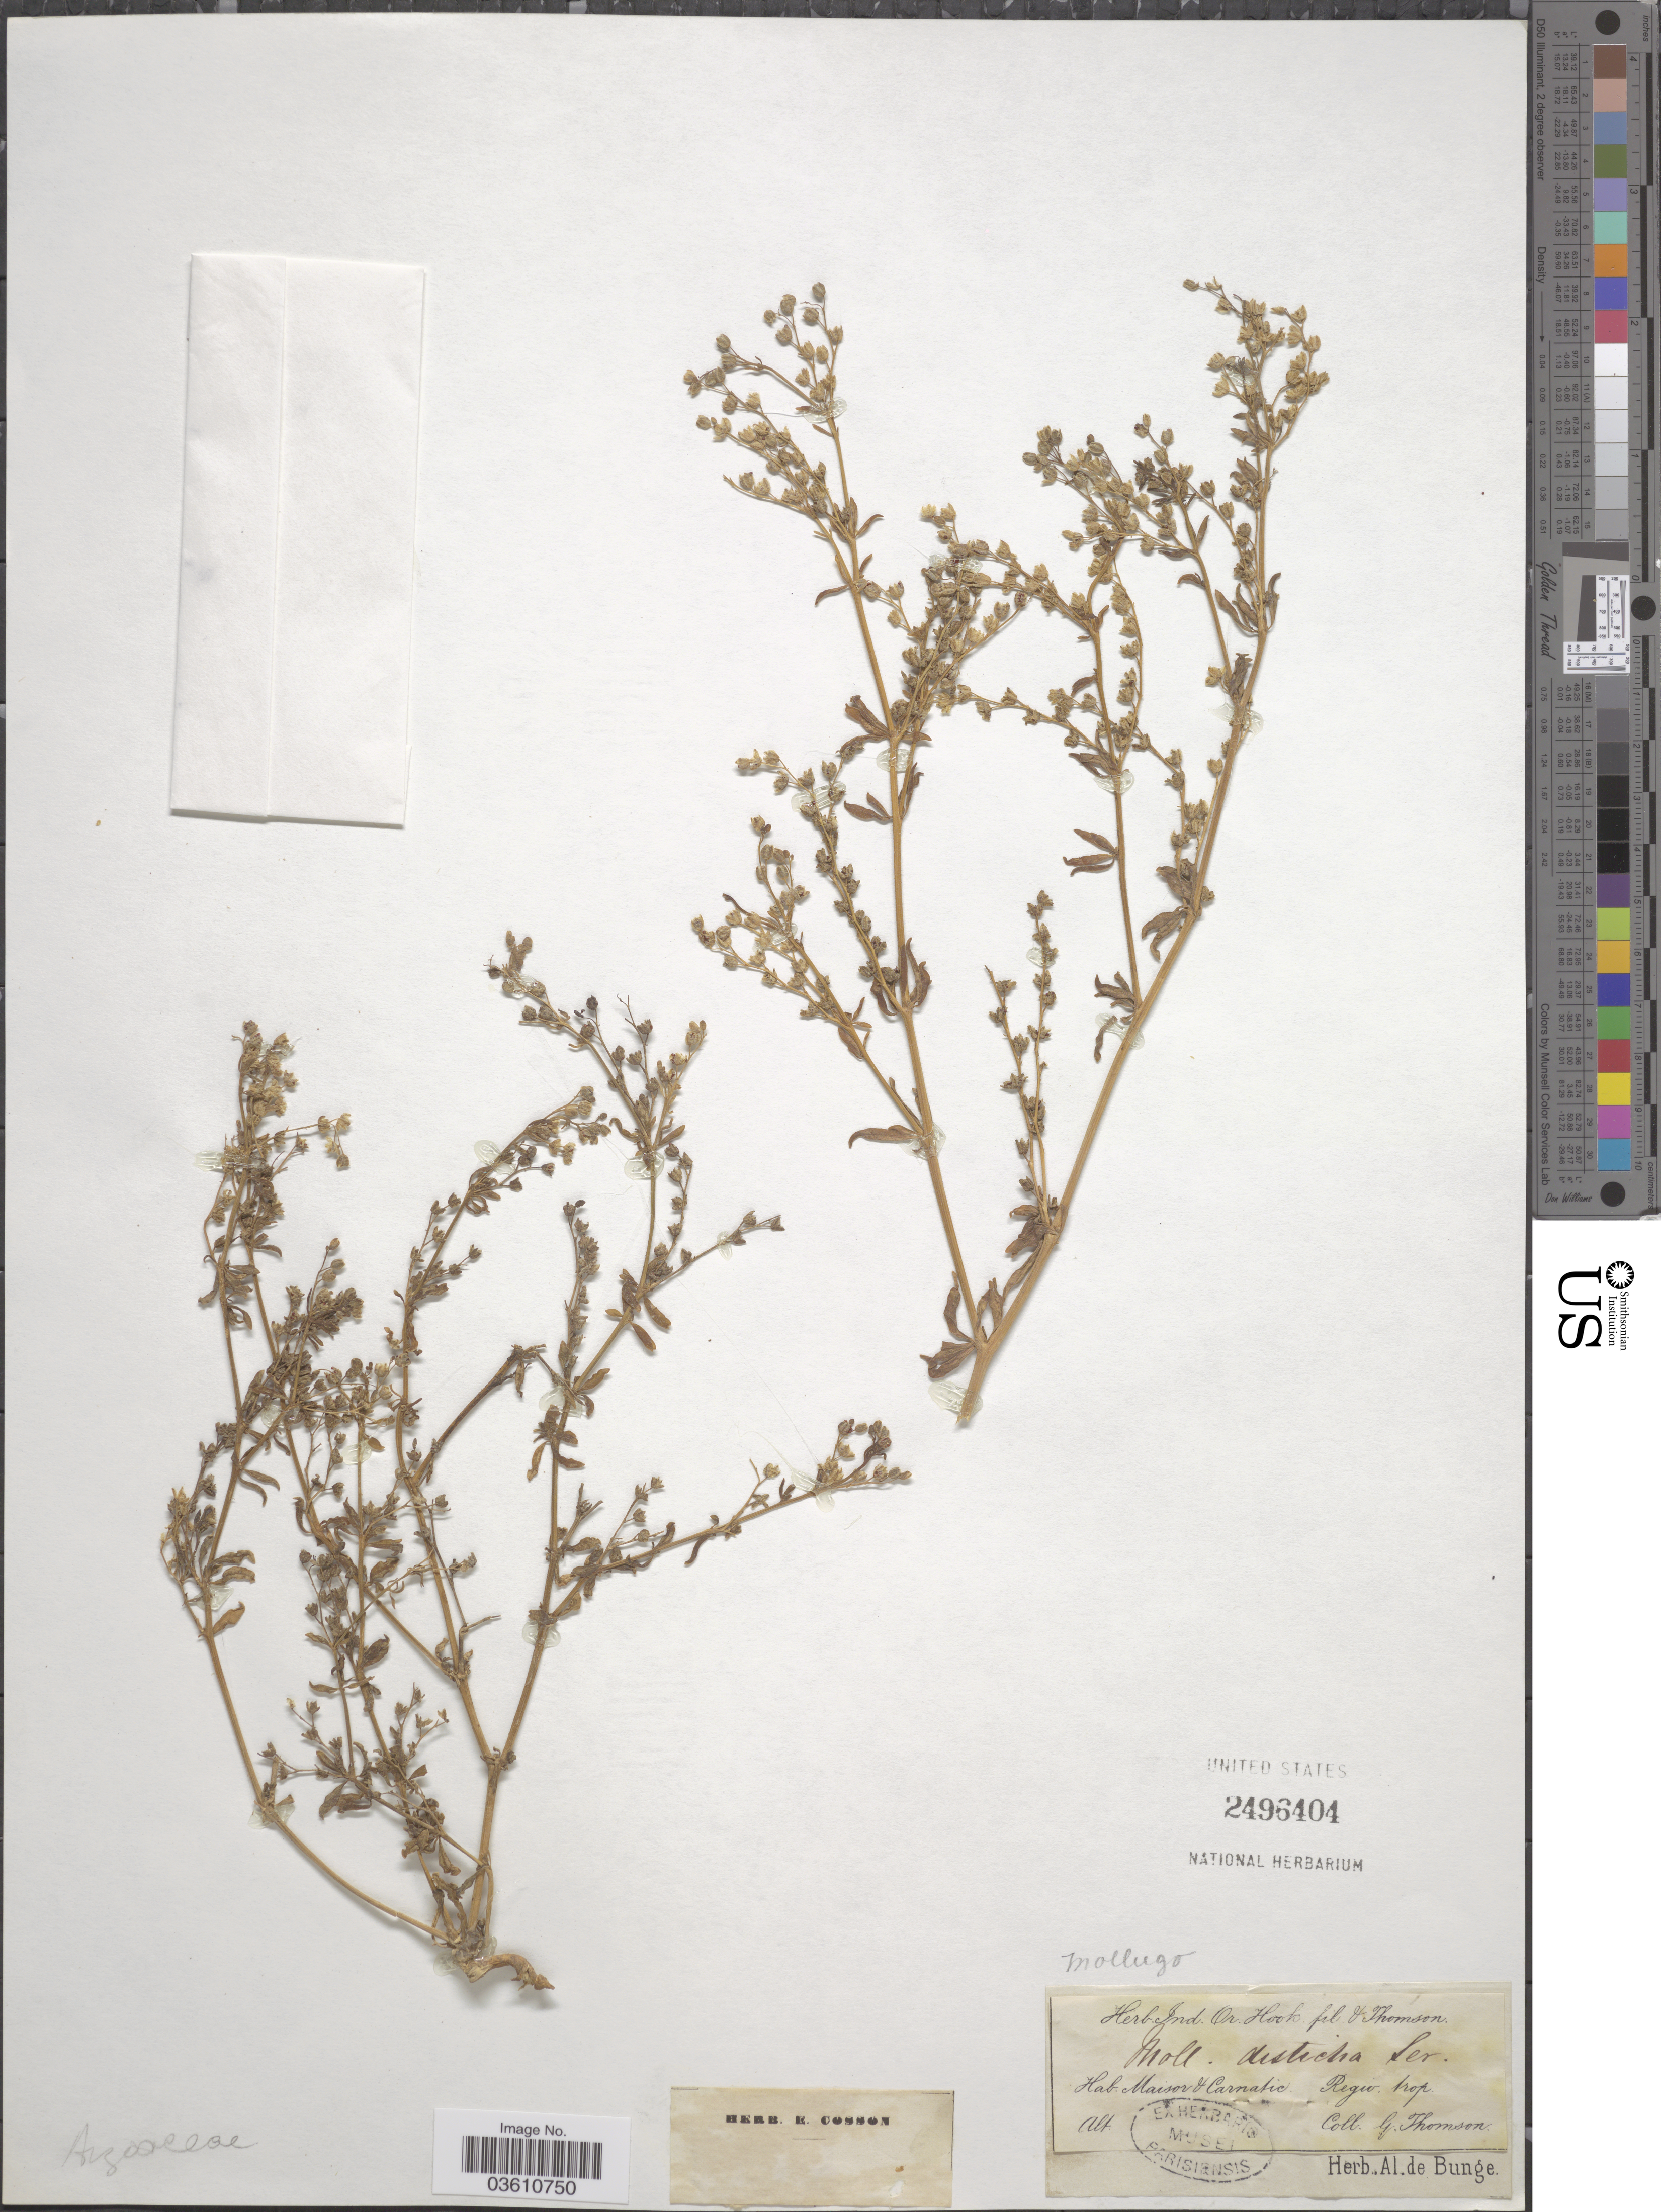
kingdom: Plantae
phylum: Tracheophyta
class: Magnoliopsida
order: Caryophyllales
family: Molluginaceae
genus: Mollugo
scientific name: Mollugo disticha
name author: Ser.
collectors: G. Thomson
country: India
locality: Maisor & Carnatic. Regio. trop.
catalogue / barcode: US 2496404